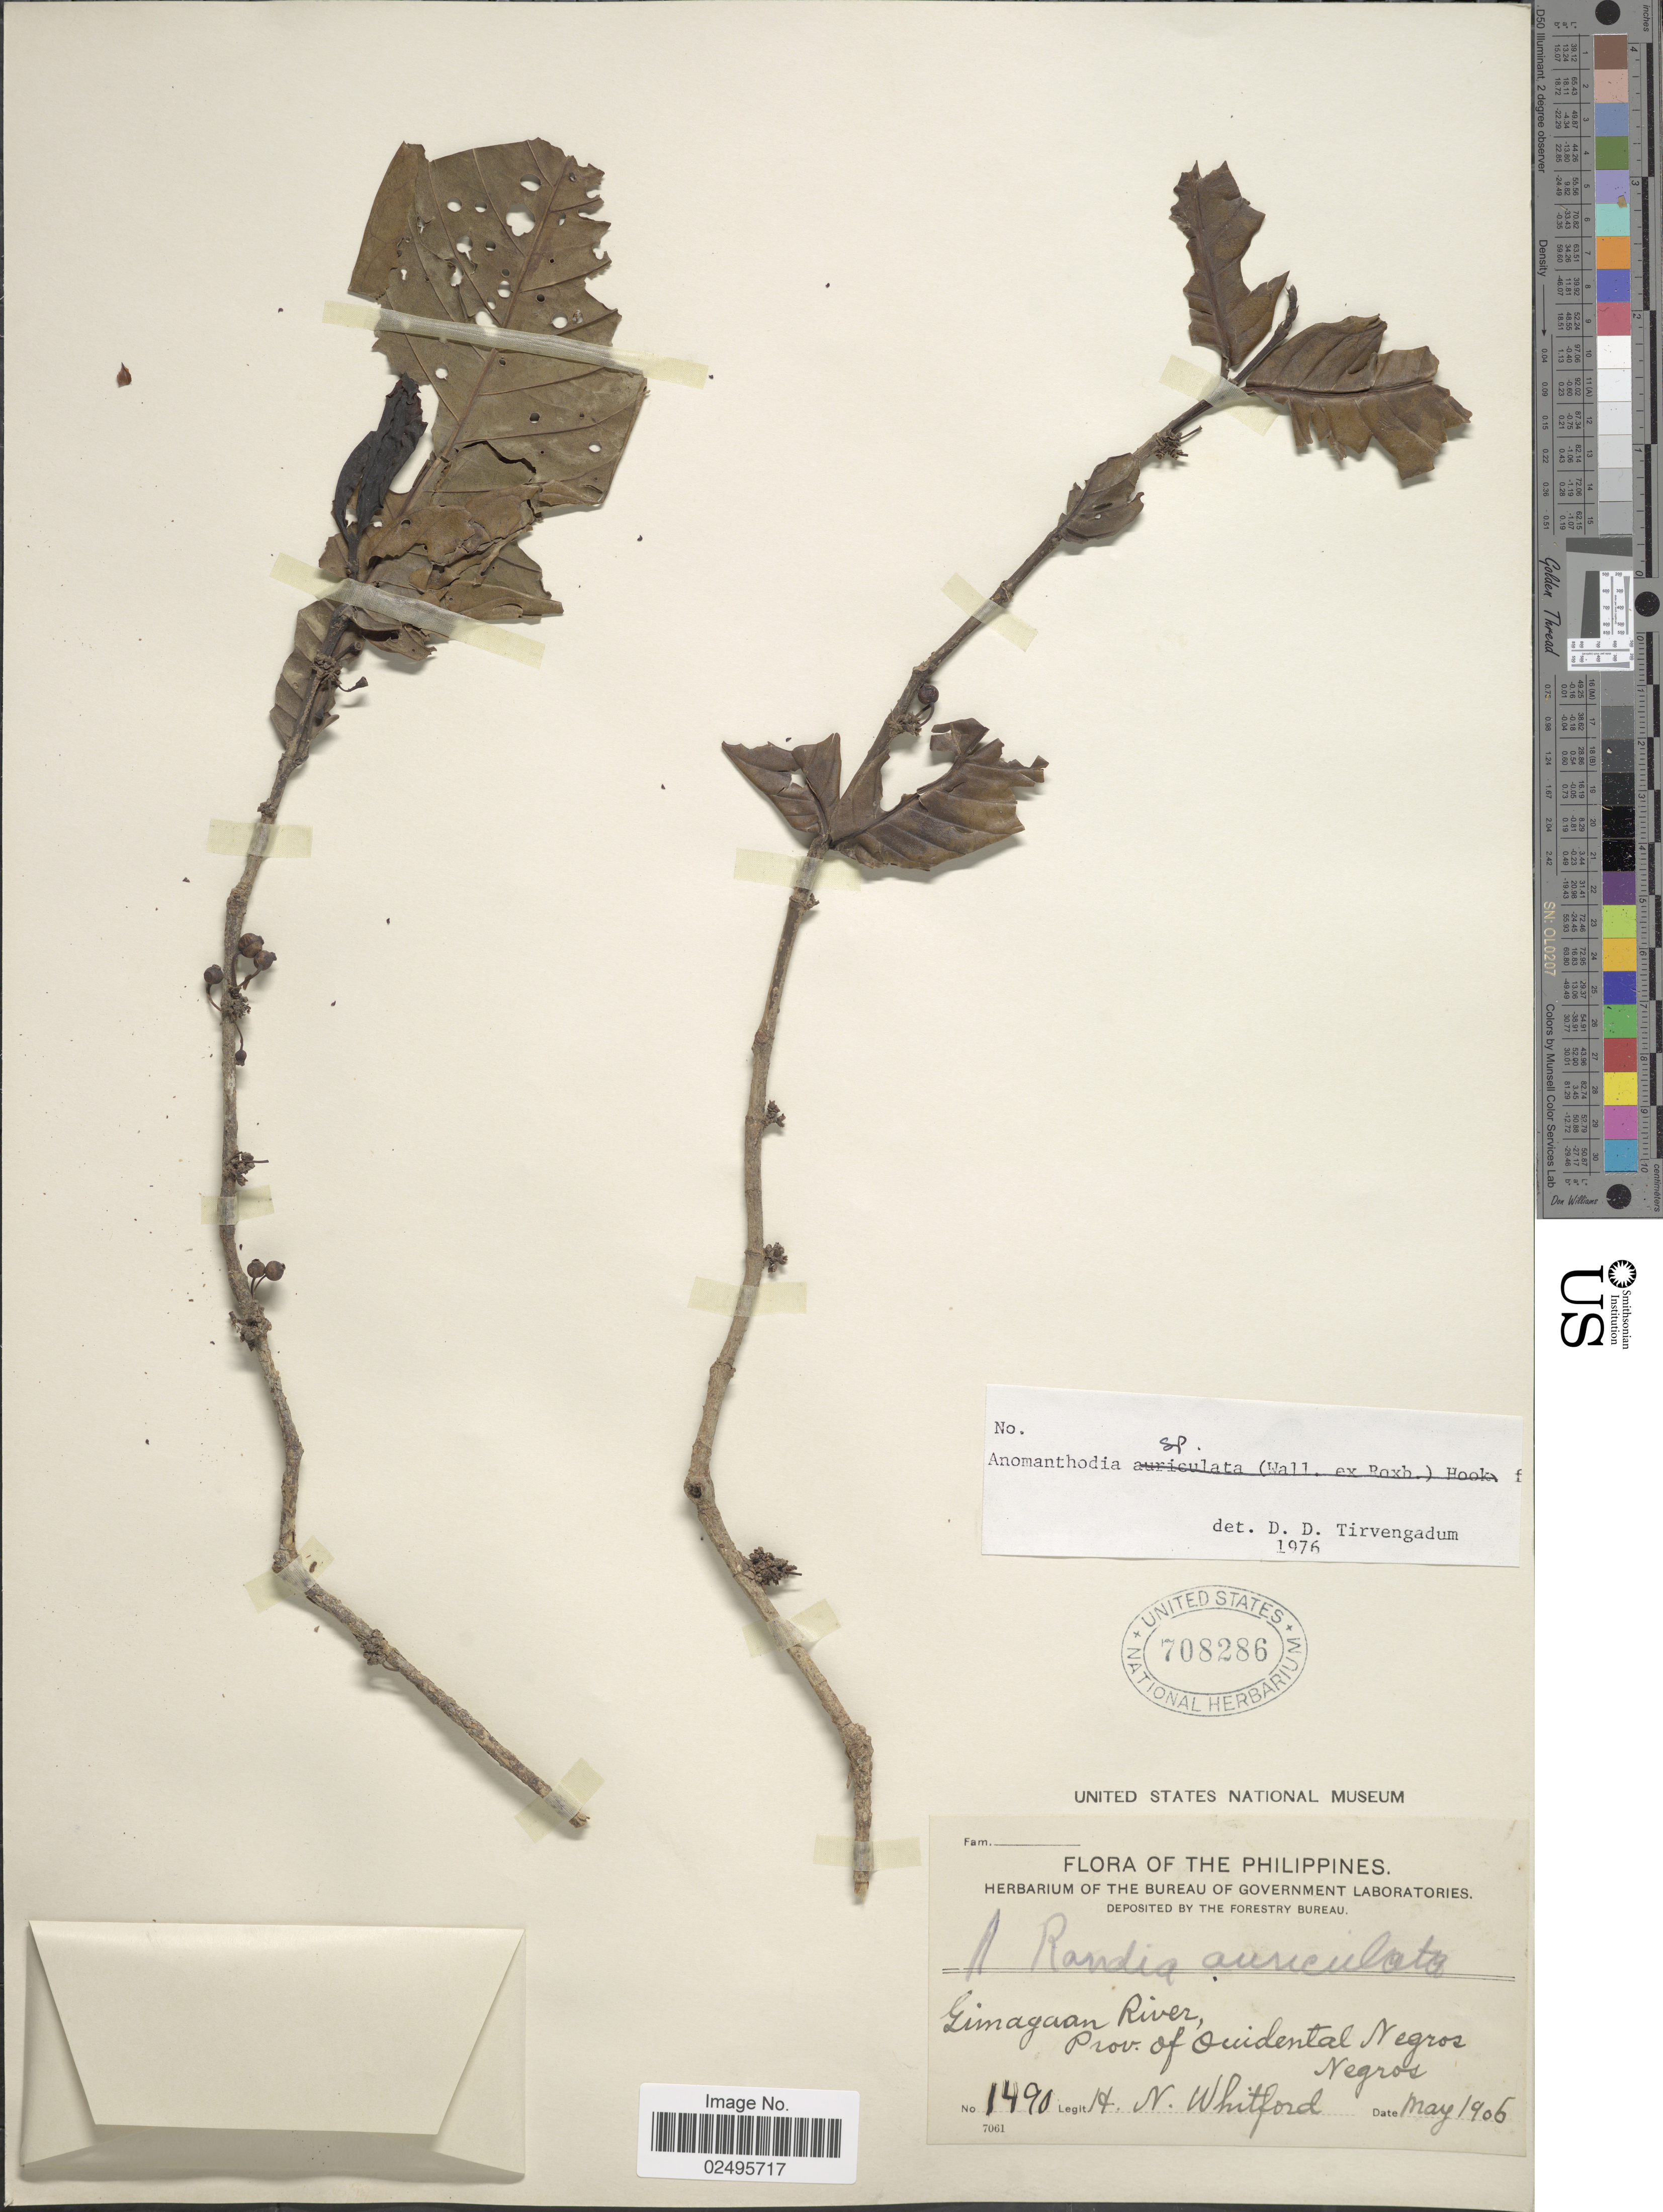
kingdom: Plantae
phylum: Tracheophyta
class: Magnoliopsida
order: Gentianales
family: Rubiaceae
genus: Aidia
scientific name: Aidia auriculata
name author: (Wall.) Ridsdale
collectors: H. N. Whitford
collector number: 1490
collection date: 1906-05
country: Philippines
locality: Gimagaan River, Prov. of Occidental Negros, Negros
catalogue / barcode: US 708286